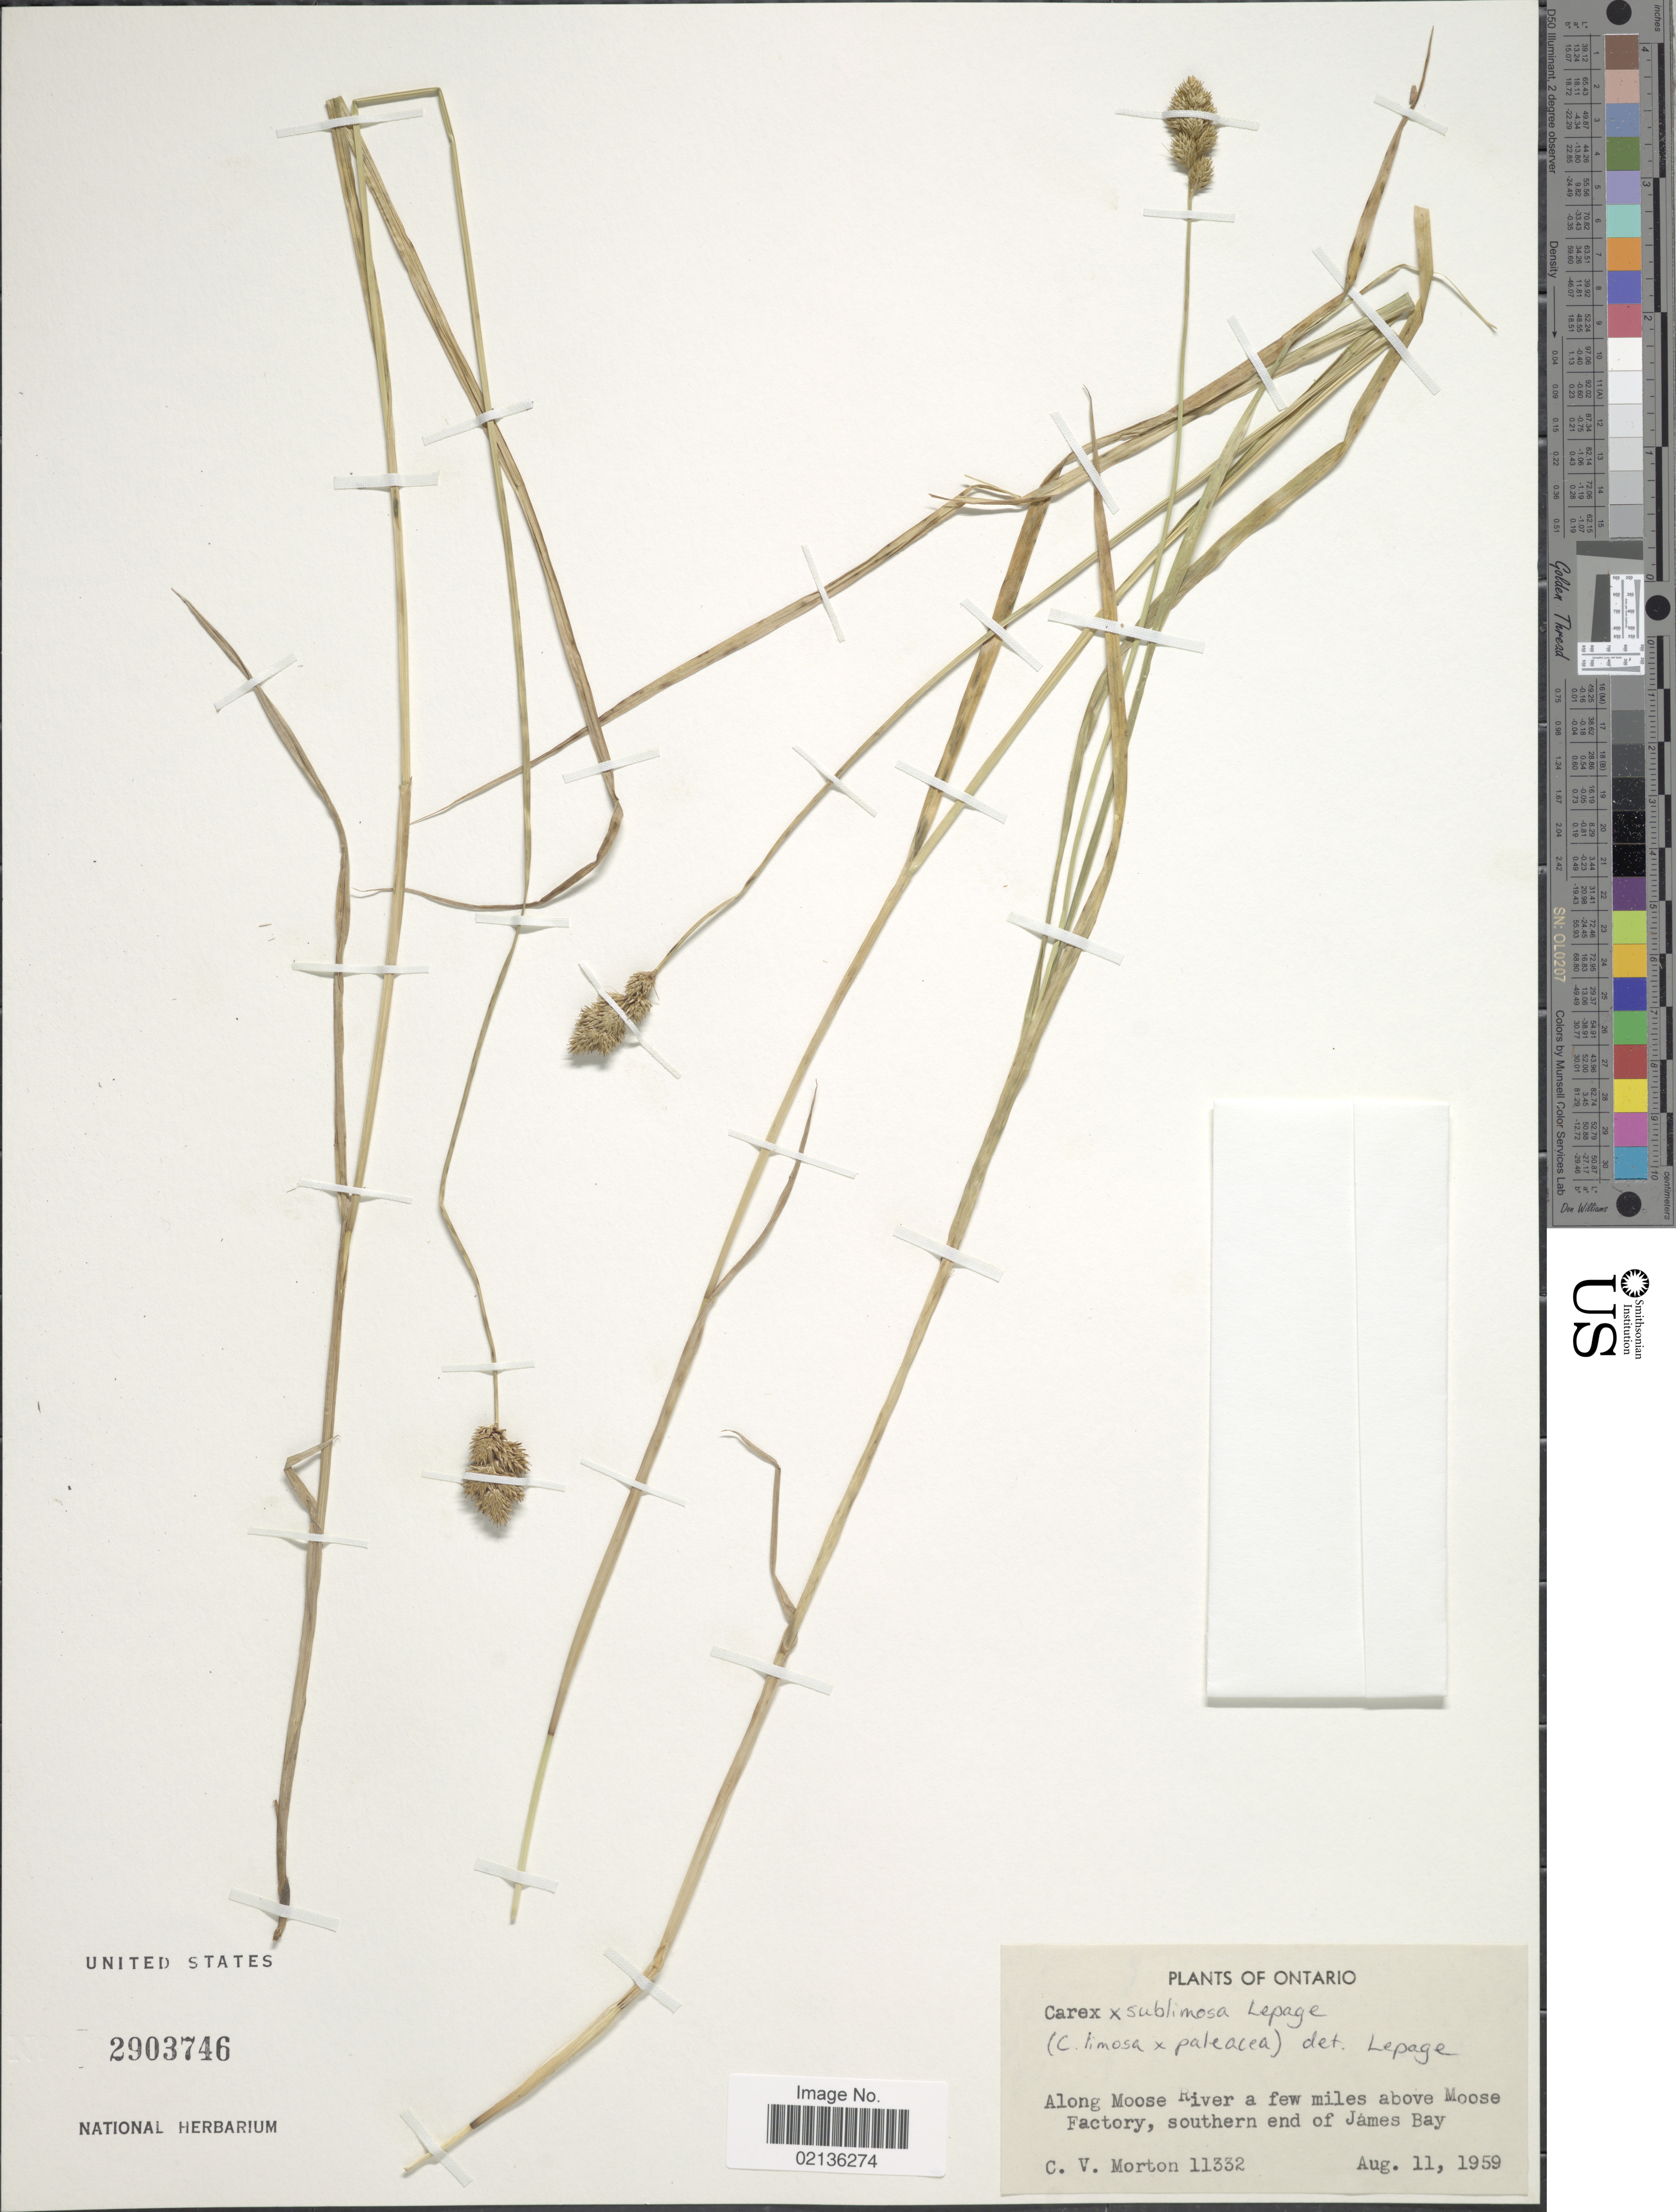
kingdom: Plantae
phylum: Tracheophyta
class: Liliopsida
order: Poales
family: Cyperaceae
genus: Carex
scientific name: Carex bebbii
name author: (L.H. Bailey) Olney ex Fernald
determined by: Strong, Mark T., (BOT), Smithsonian Institution - National Museum of Natural History (UNITED STATES)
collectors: C. V. Morton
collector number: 11332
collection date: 1959-08-11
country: Canada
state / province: Ontario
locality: Along Moose River a few miles above Moose Factory, southern end of James Bay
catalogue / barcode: US 2903746